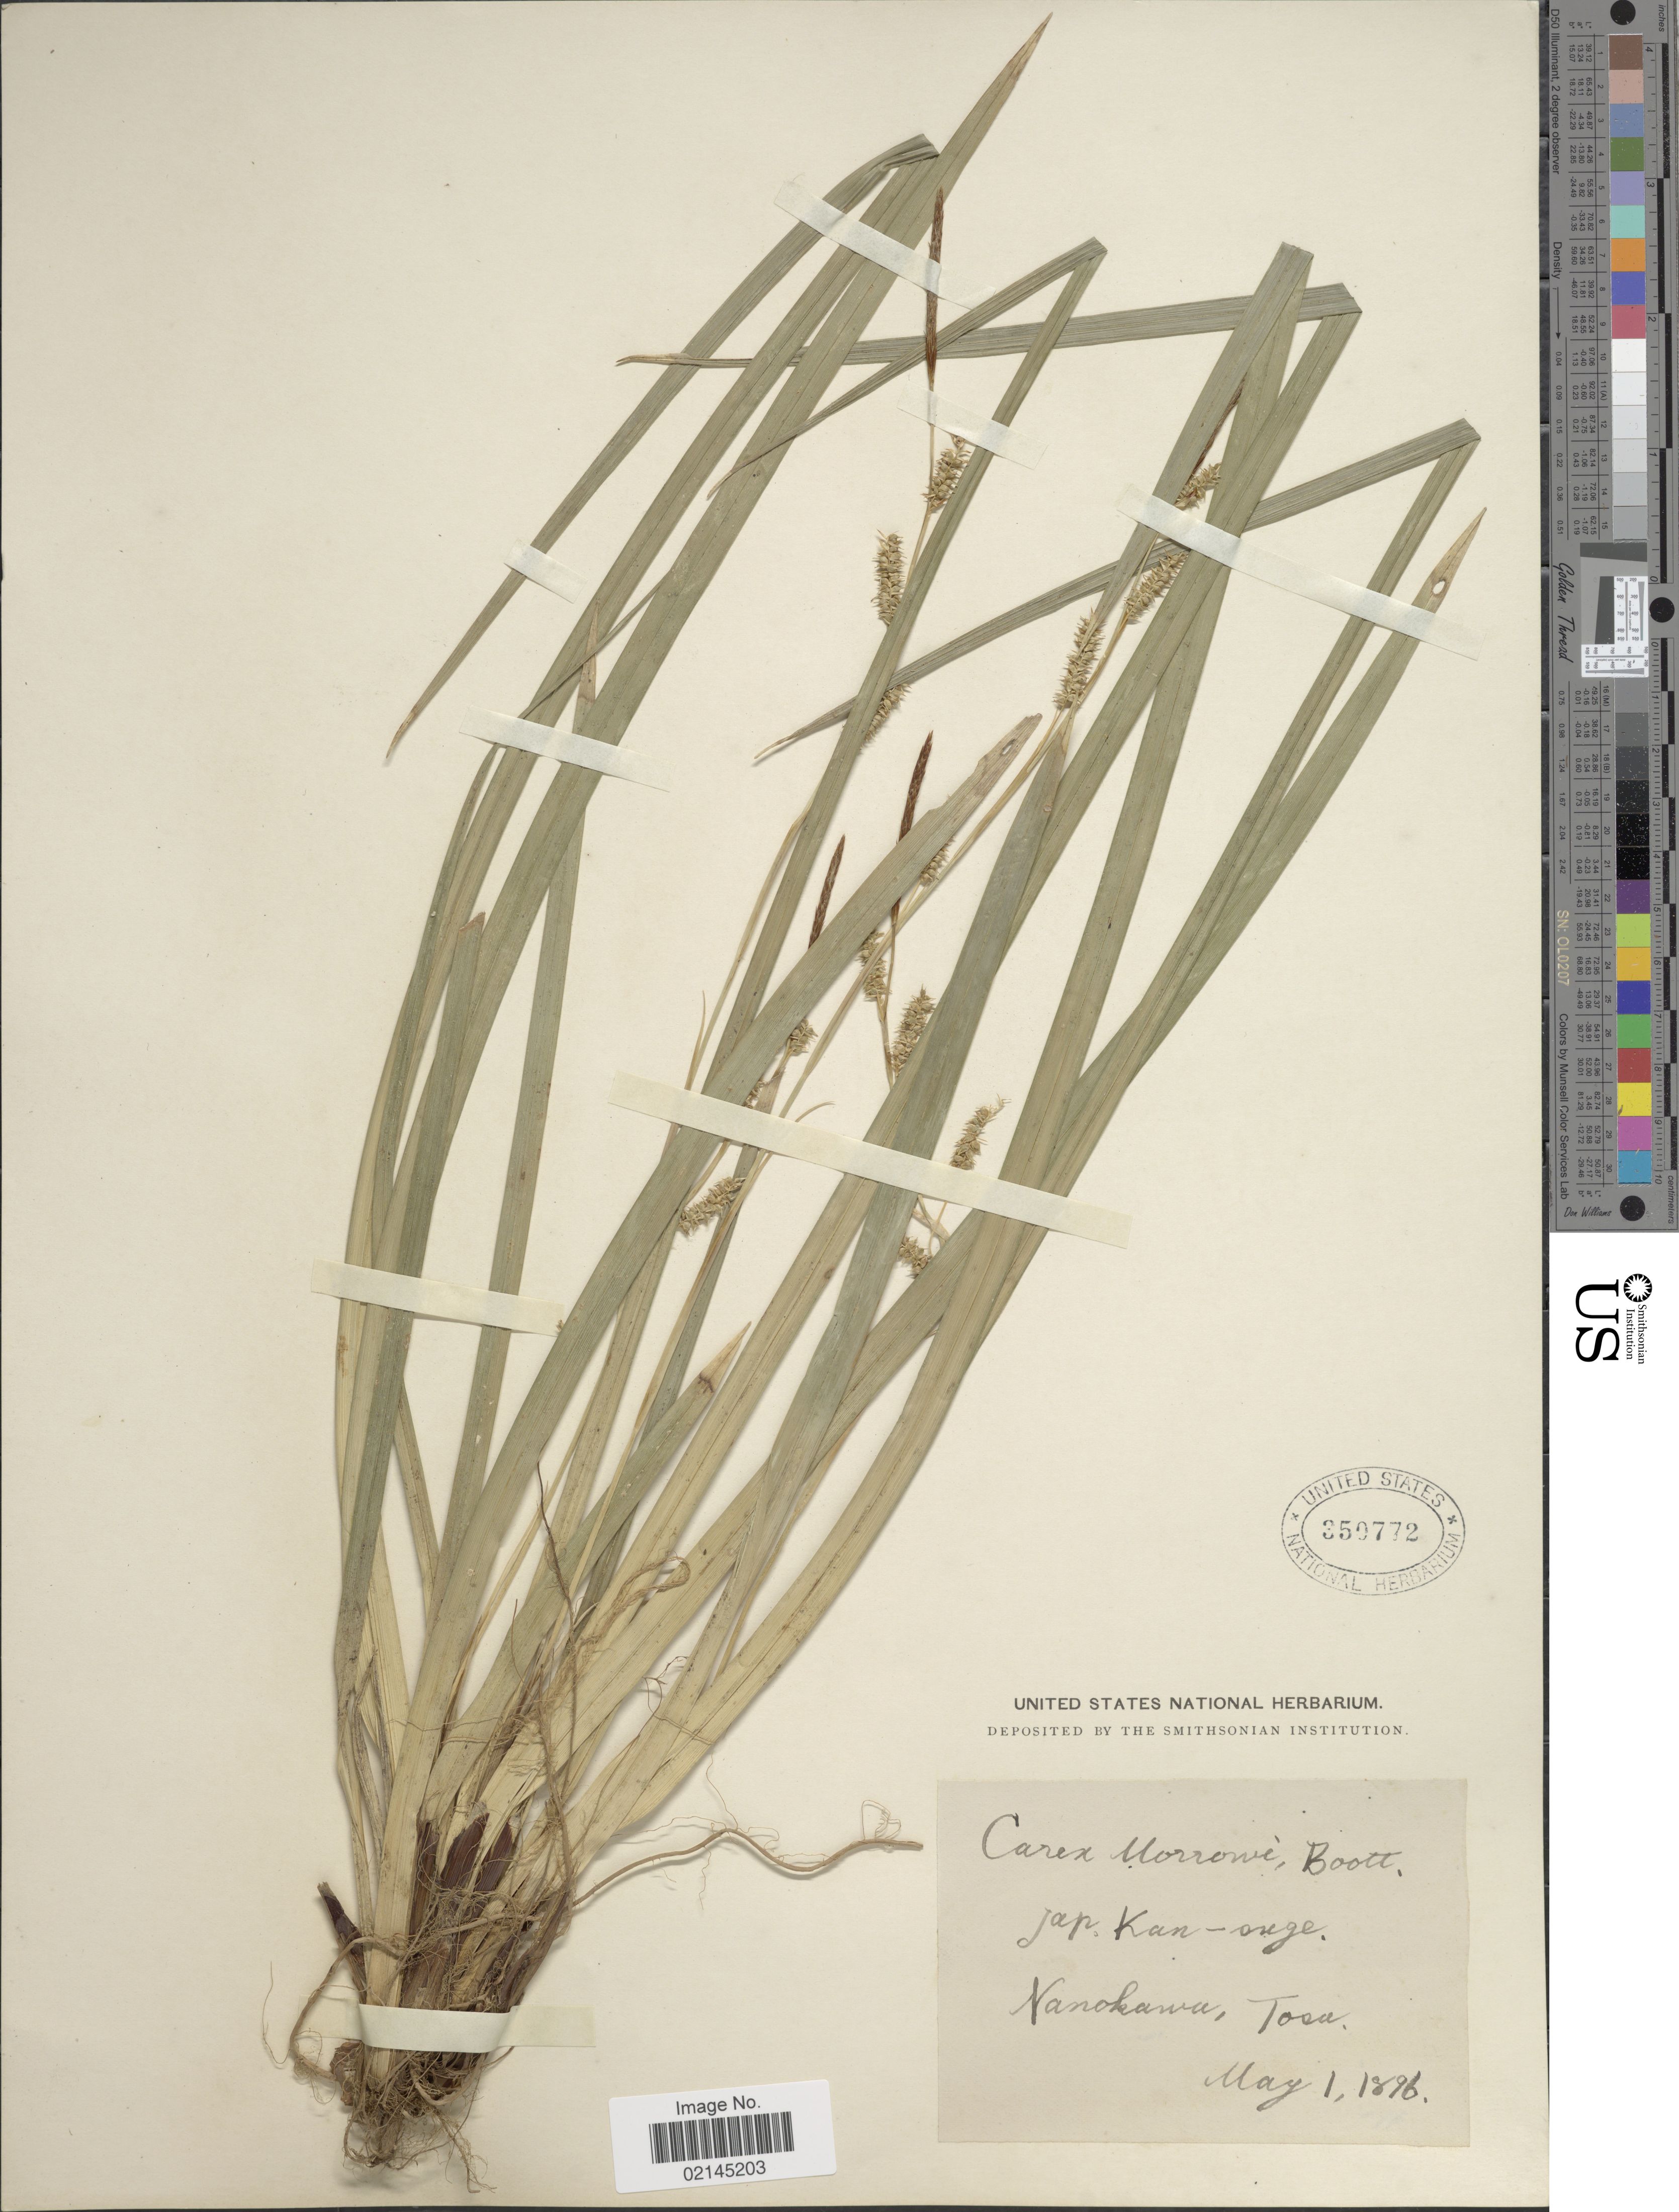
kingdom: Plantae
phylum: Tracheophyta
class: Liliopsida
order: Poales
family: Cyperaceae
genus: Carex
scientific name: Carex morrowii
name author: Boott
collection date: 1896-05-01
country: Japan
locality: Nanokawa, Tosu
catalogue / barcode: US 350772